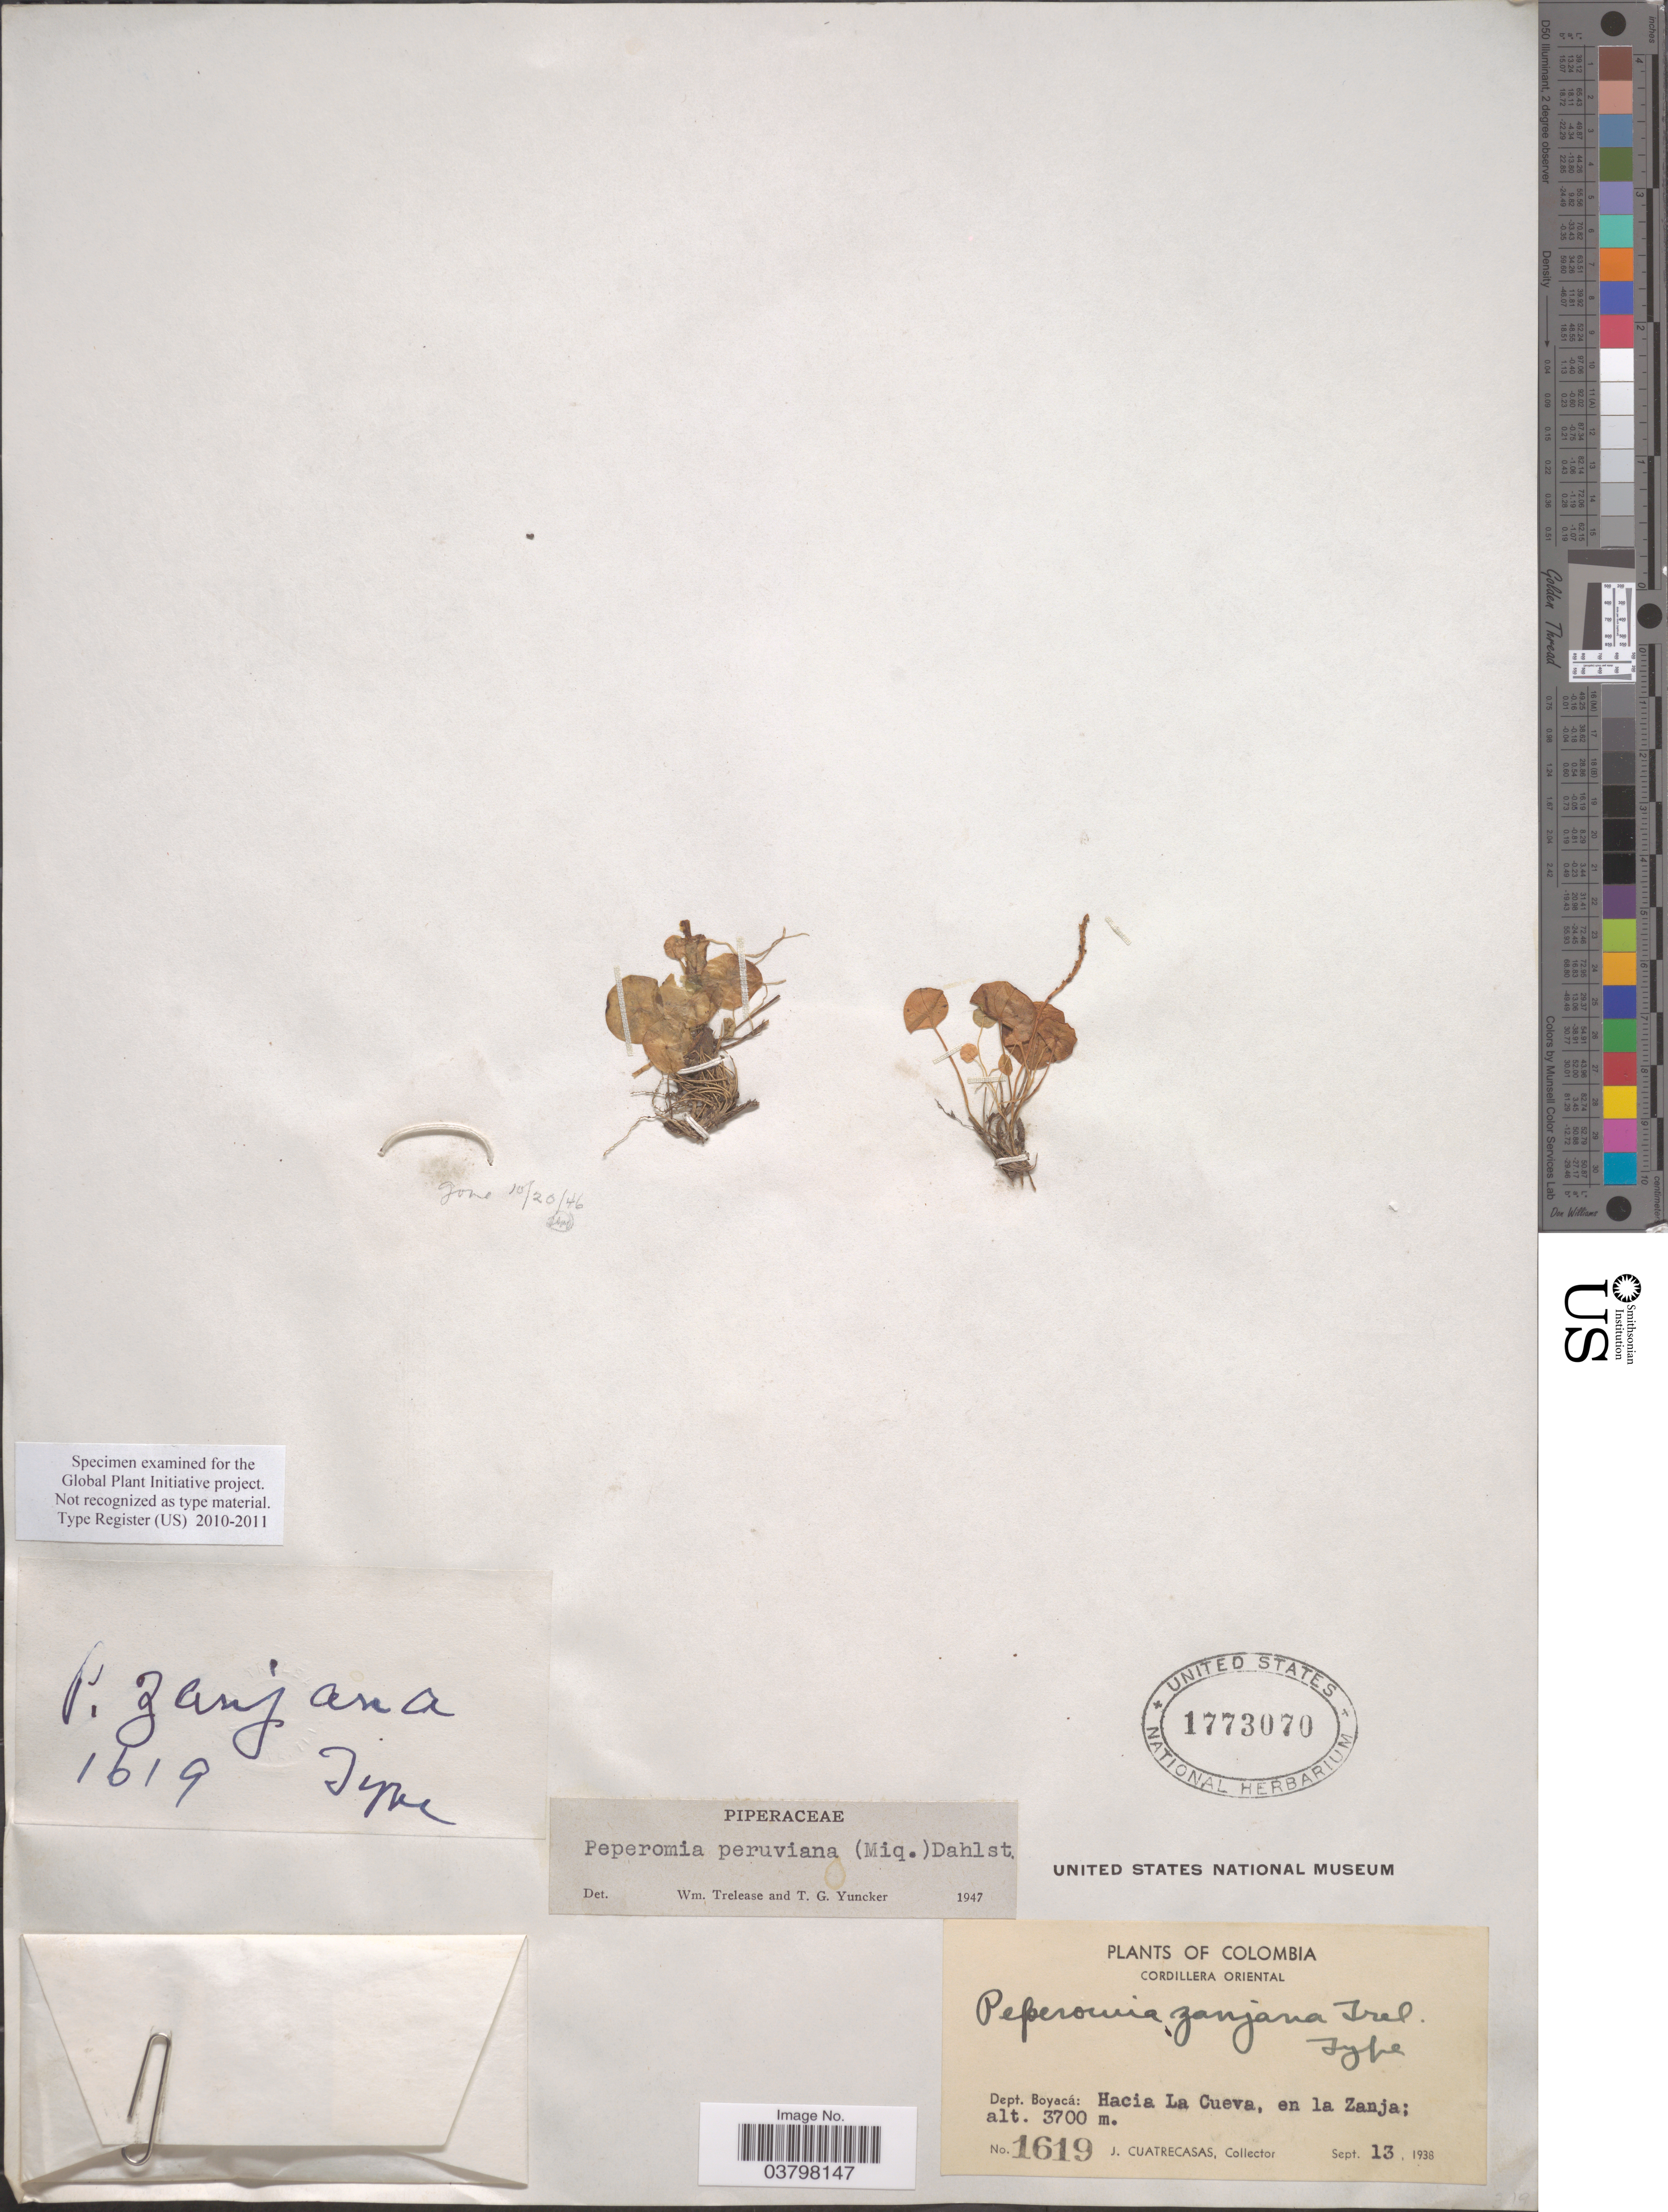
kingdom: Plantae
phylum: Tracheophyta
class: Magnoliopsida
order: Piperales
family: Piperaceae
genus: Peperomia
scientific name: Peperomia peruviana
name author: (Miq.) Dahlst.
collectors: J. Cuatrecasas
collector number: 1619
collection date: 1938-09-13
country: Colombia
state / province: Boyacá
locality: Cordillera Oriental. Dept. Boyacá: Hacia La Cueva, en la Zanja.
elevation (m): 3700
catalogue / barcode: US 1773070